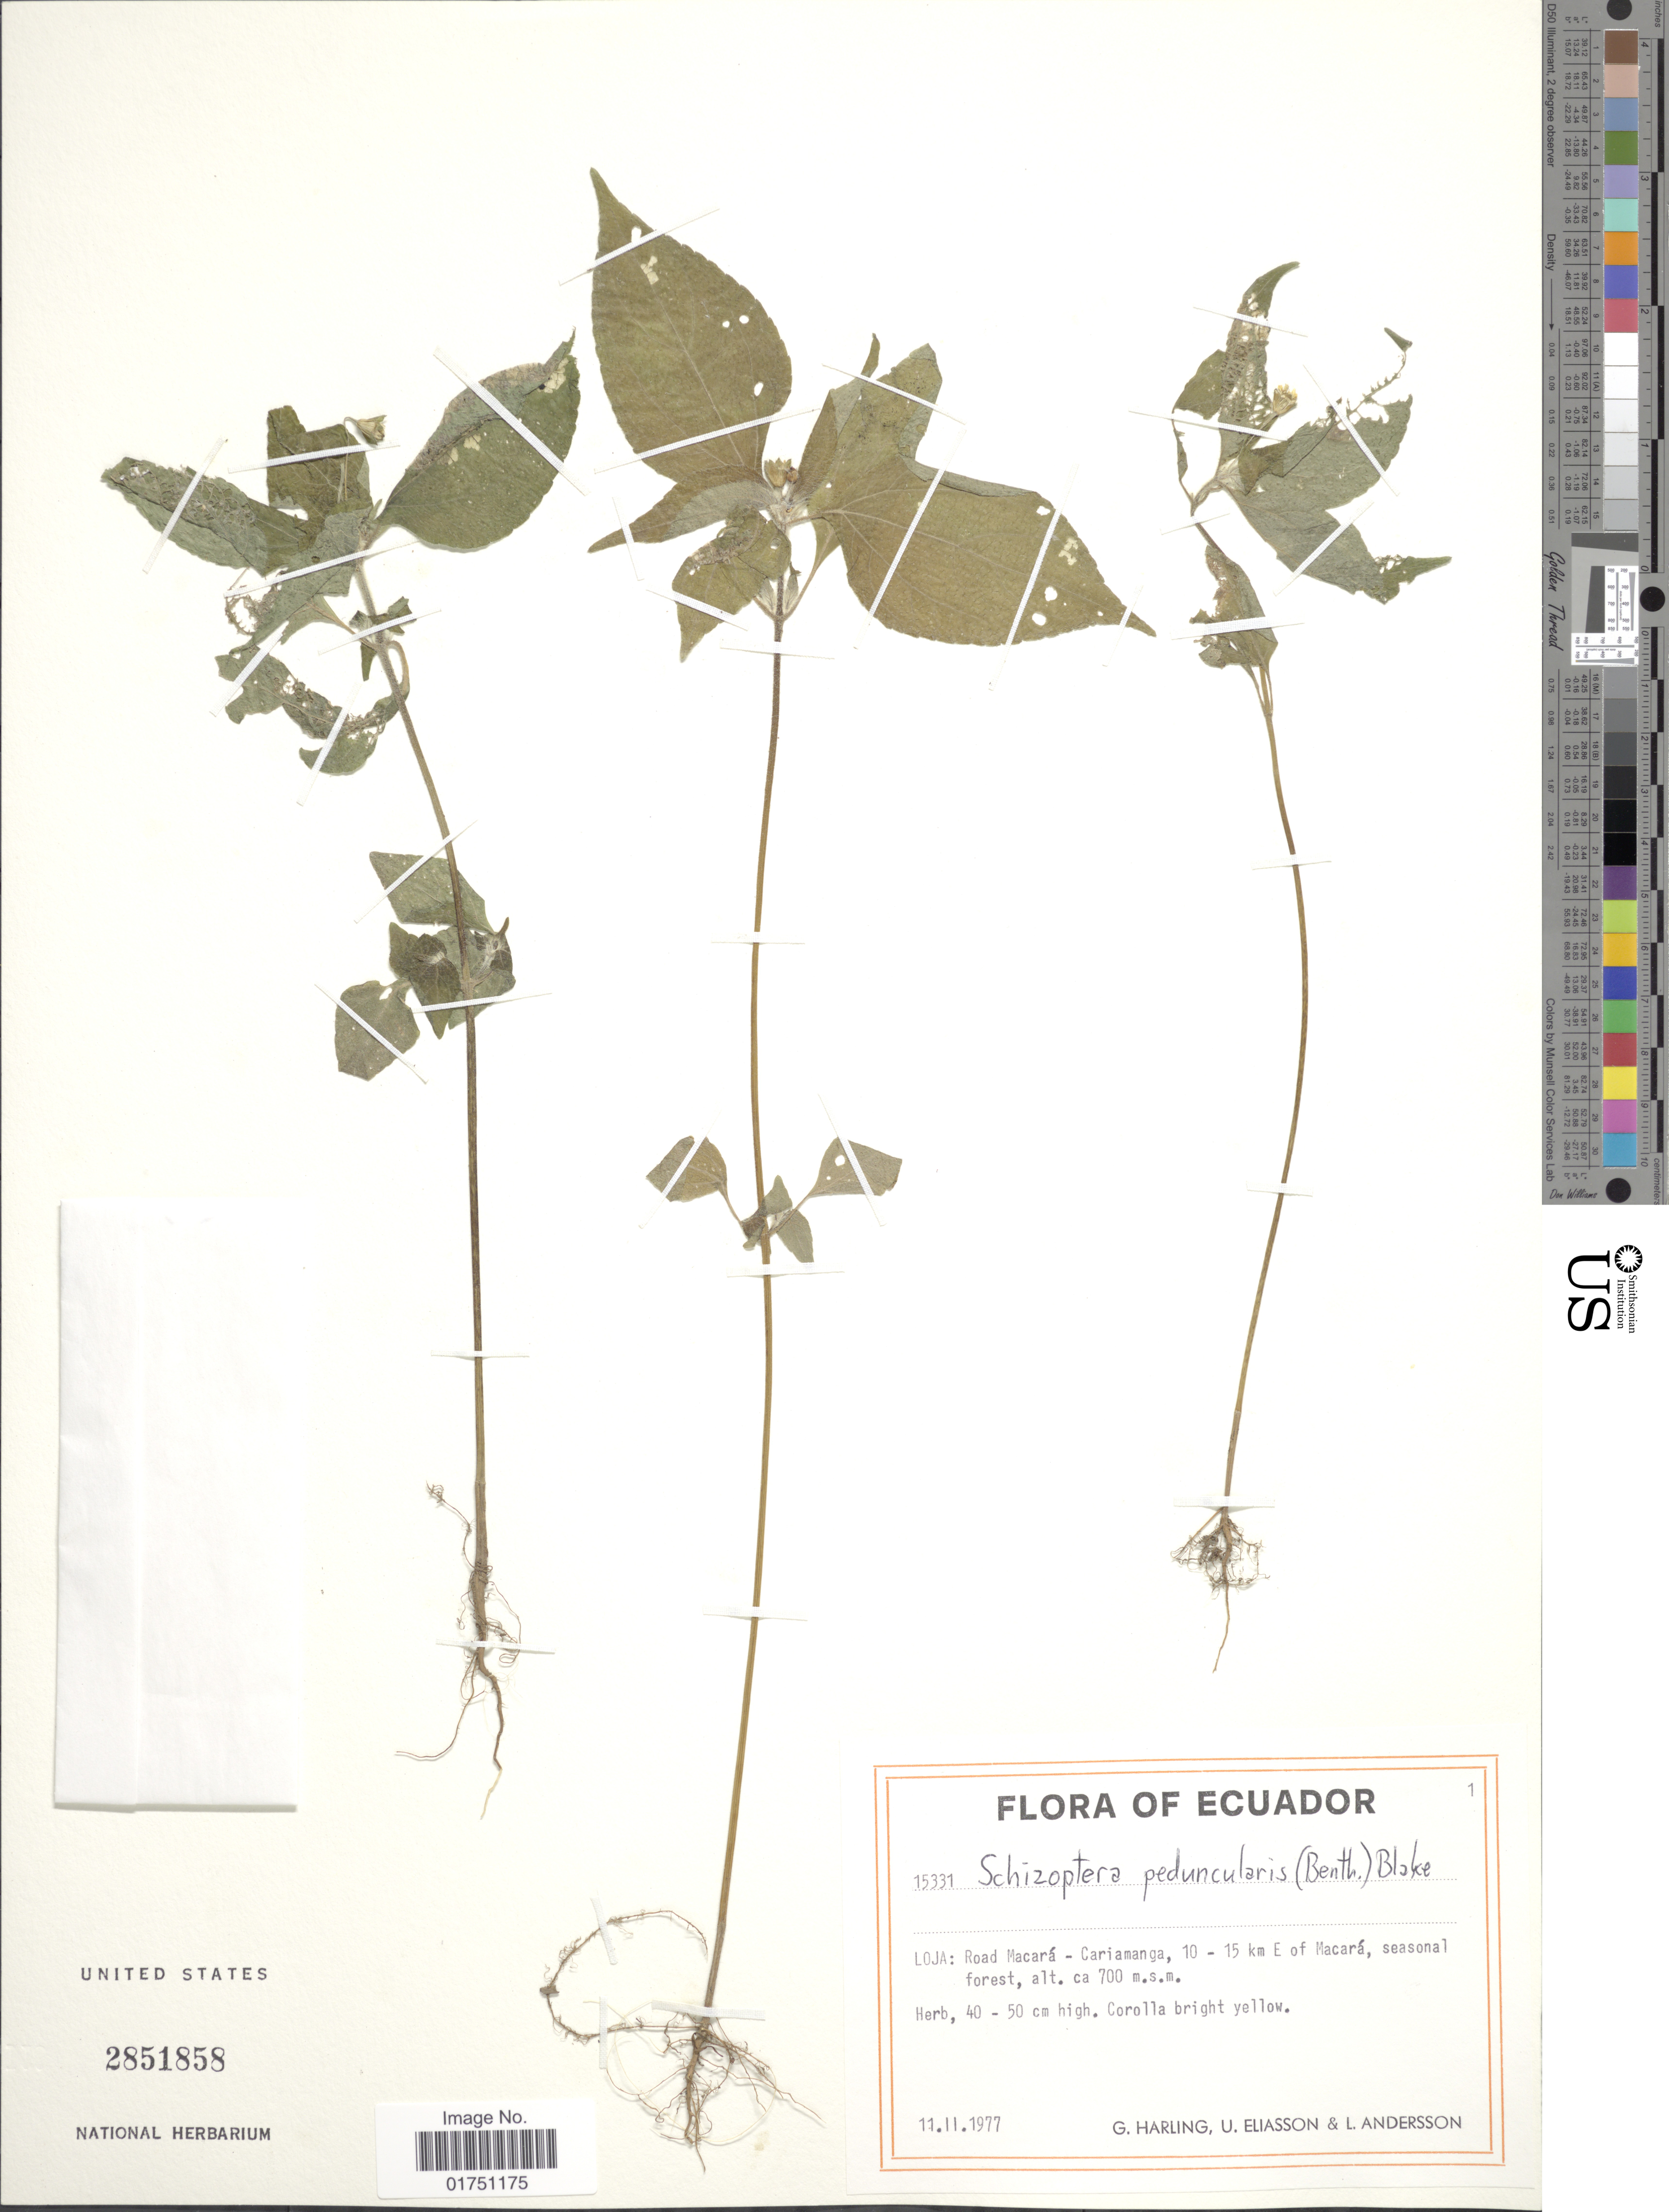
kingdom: Plantae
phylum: Tracheophyta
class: Magnoliopsida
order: Asterales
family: Asteraceae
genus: Schizoptera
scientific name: Schizoptera peduncularis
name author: S.F. Blake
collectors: G. Harling, U. Eliasson & L. Andersson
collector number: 15331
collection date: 1977-02-11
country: Ecuador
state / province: Loja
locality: Loja: Road Macará - Cariamanga, 10-15 km E of Macará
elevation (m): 700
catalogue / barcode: US 2851858